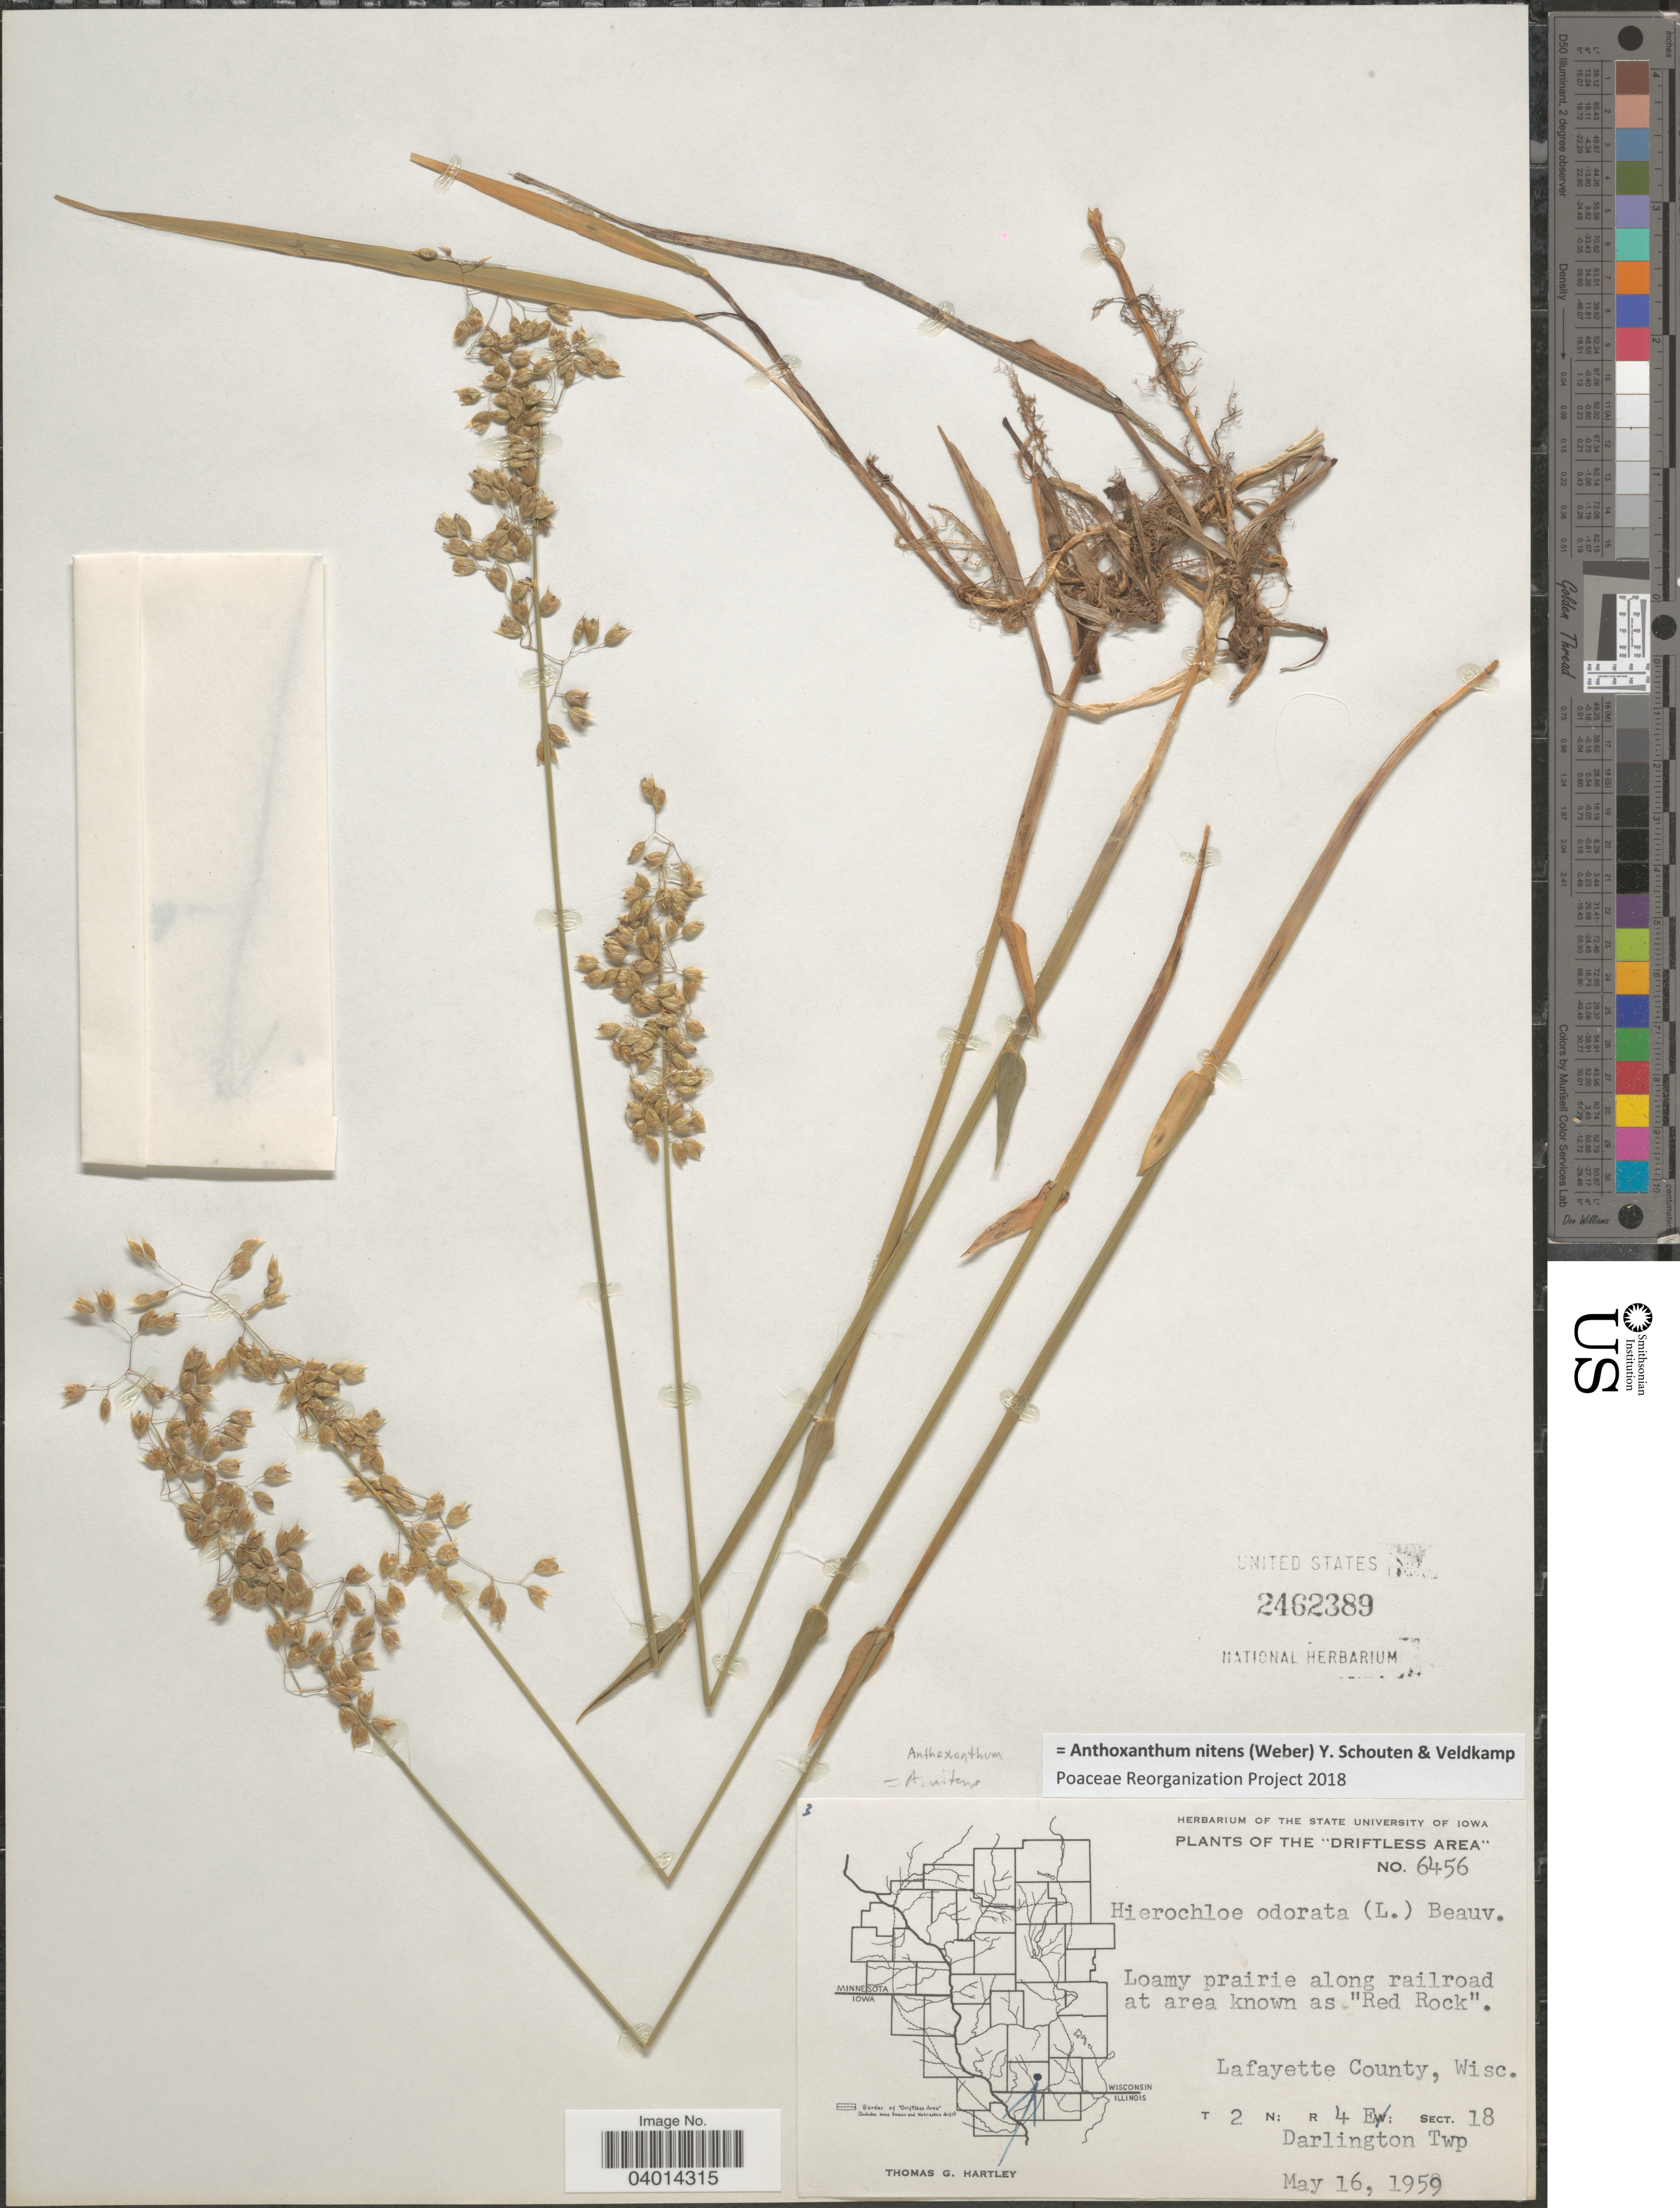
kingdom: Plantae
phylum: Tracheophyta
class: Liliopsida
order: Poales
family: Poaceae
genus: Anthoxanthum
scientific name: Anthoxanthum nitens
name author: (G.H. Weber) R.T.A. Schouten & Veldkamp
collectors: T. G. Hartley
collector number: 6456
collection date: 1959-05-16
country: United States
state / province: Wisconsin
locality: Driftless Area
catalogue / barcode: US 2462389